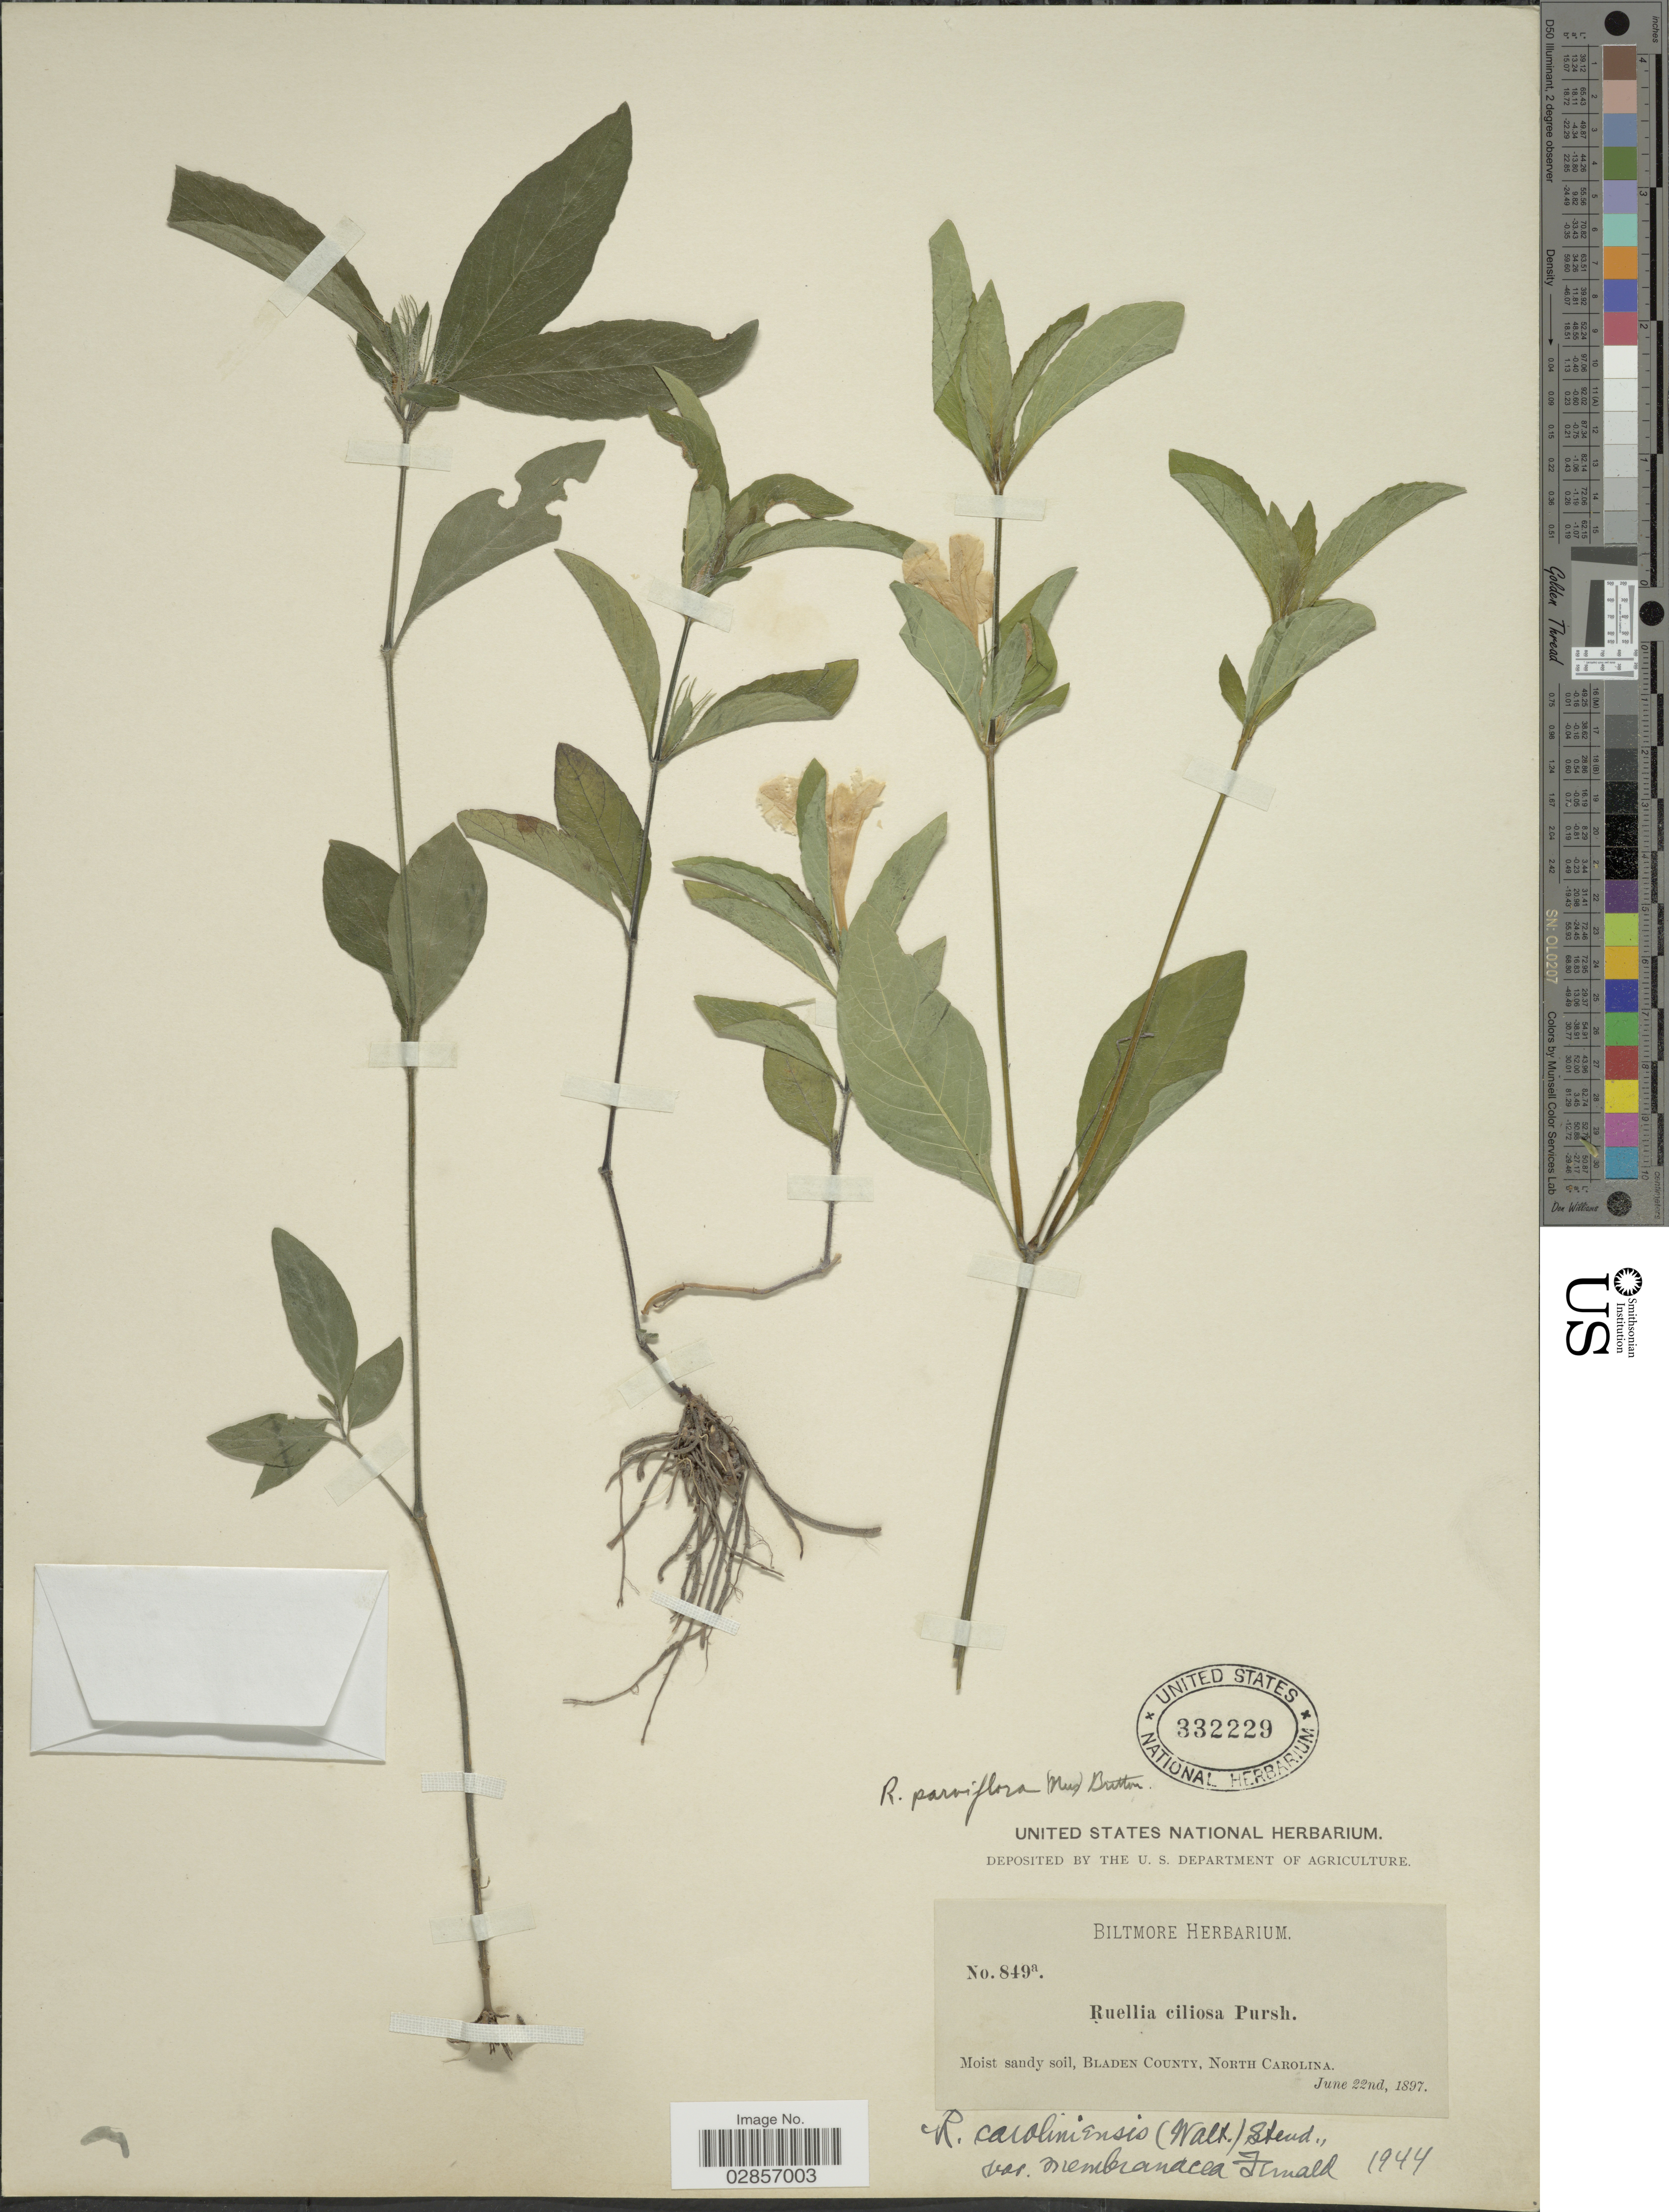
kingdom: Plantae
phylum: Tracheophyta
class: Magnoliopsida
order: Lamiales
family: Acanthaceae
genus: Ruellia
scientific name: Ruellia caroliniensis var. membranacea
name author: Fernald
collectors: ex herb. Biltmore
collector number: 849a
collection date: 1897-06-22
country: United States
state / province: North Carolina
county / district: Bladen Co.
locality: Moist sandy soil.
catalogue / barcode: US 332229